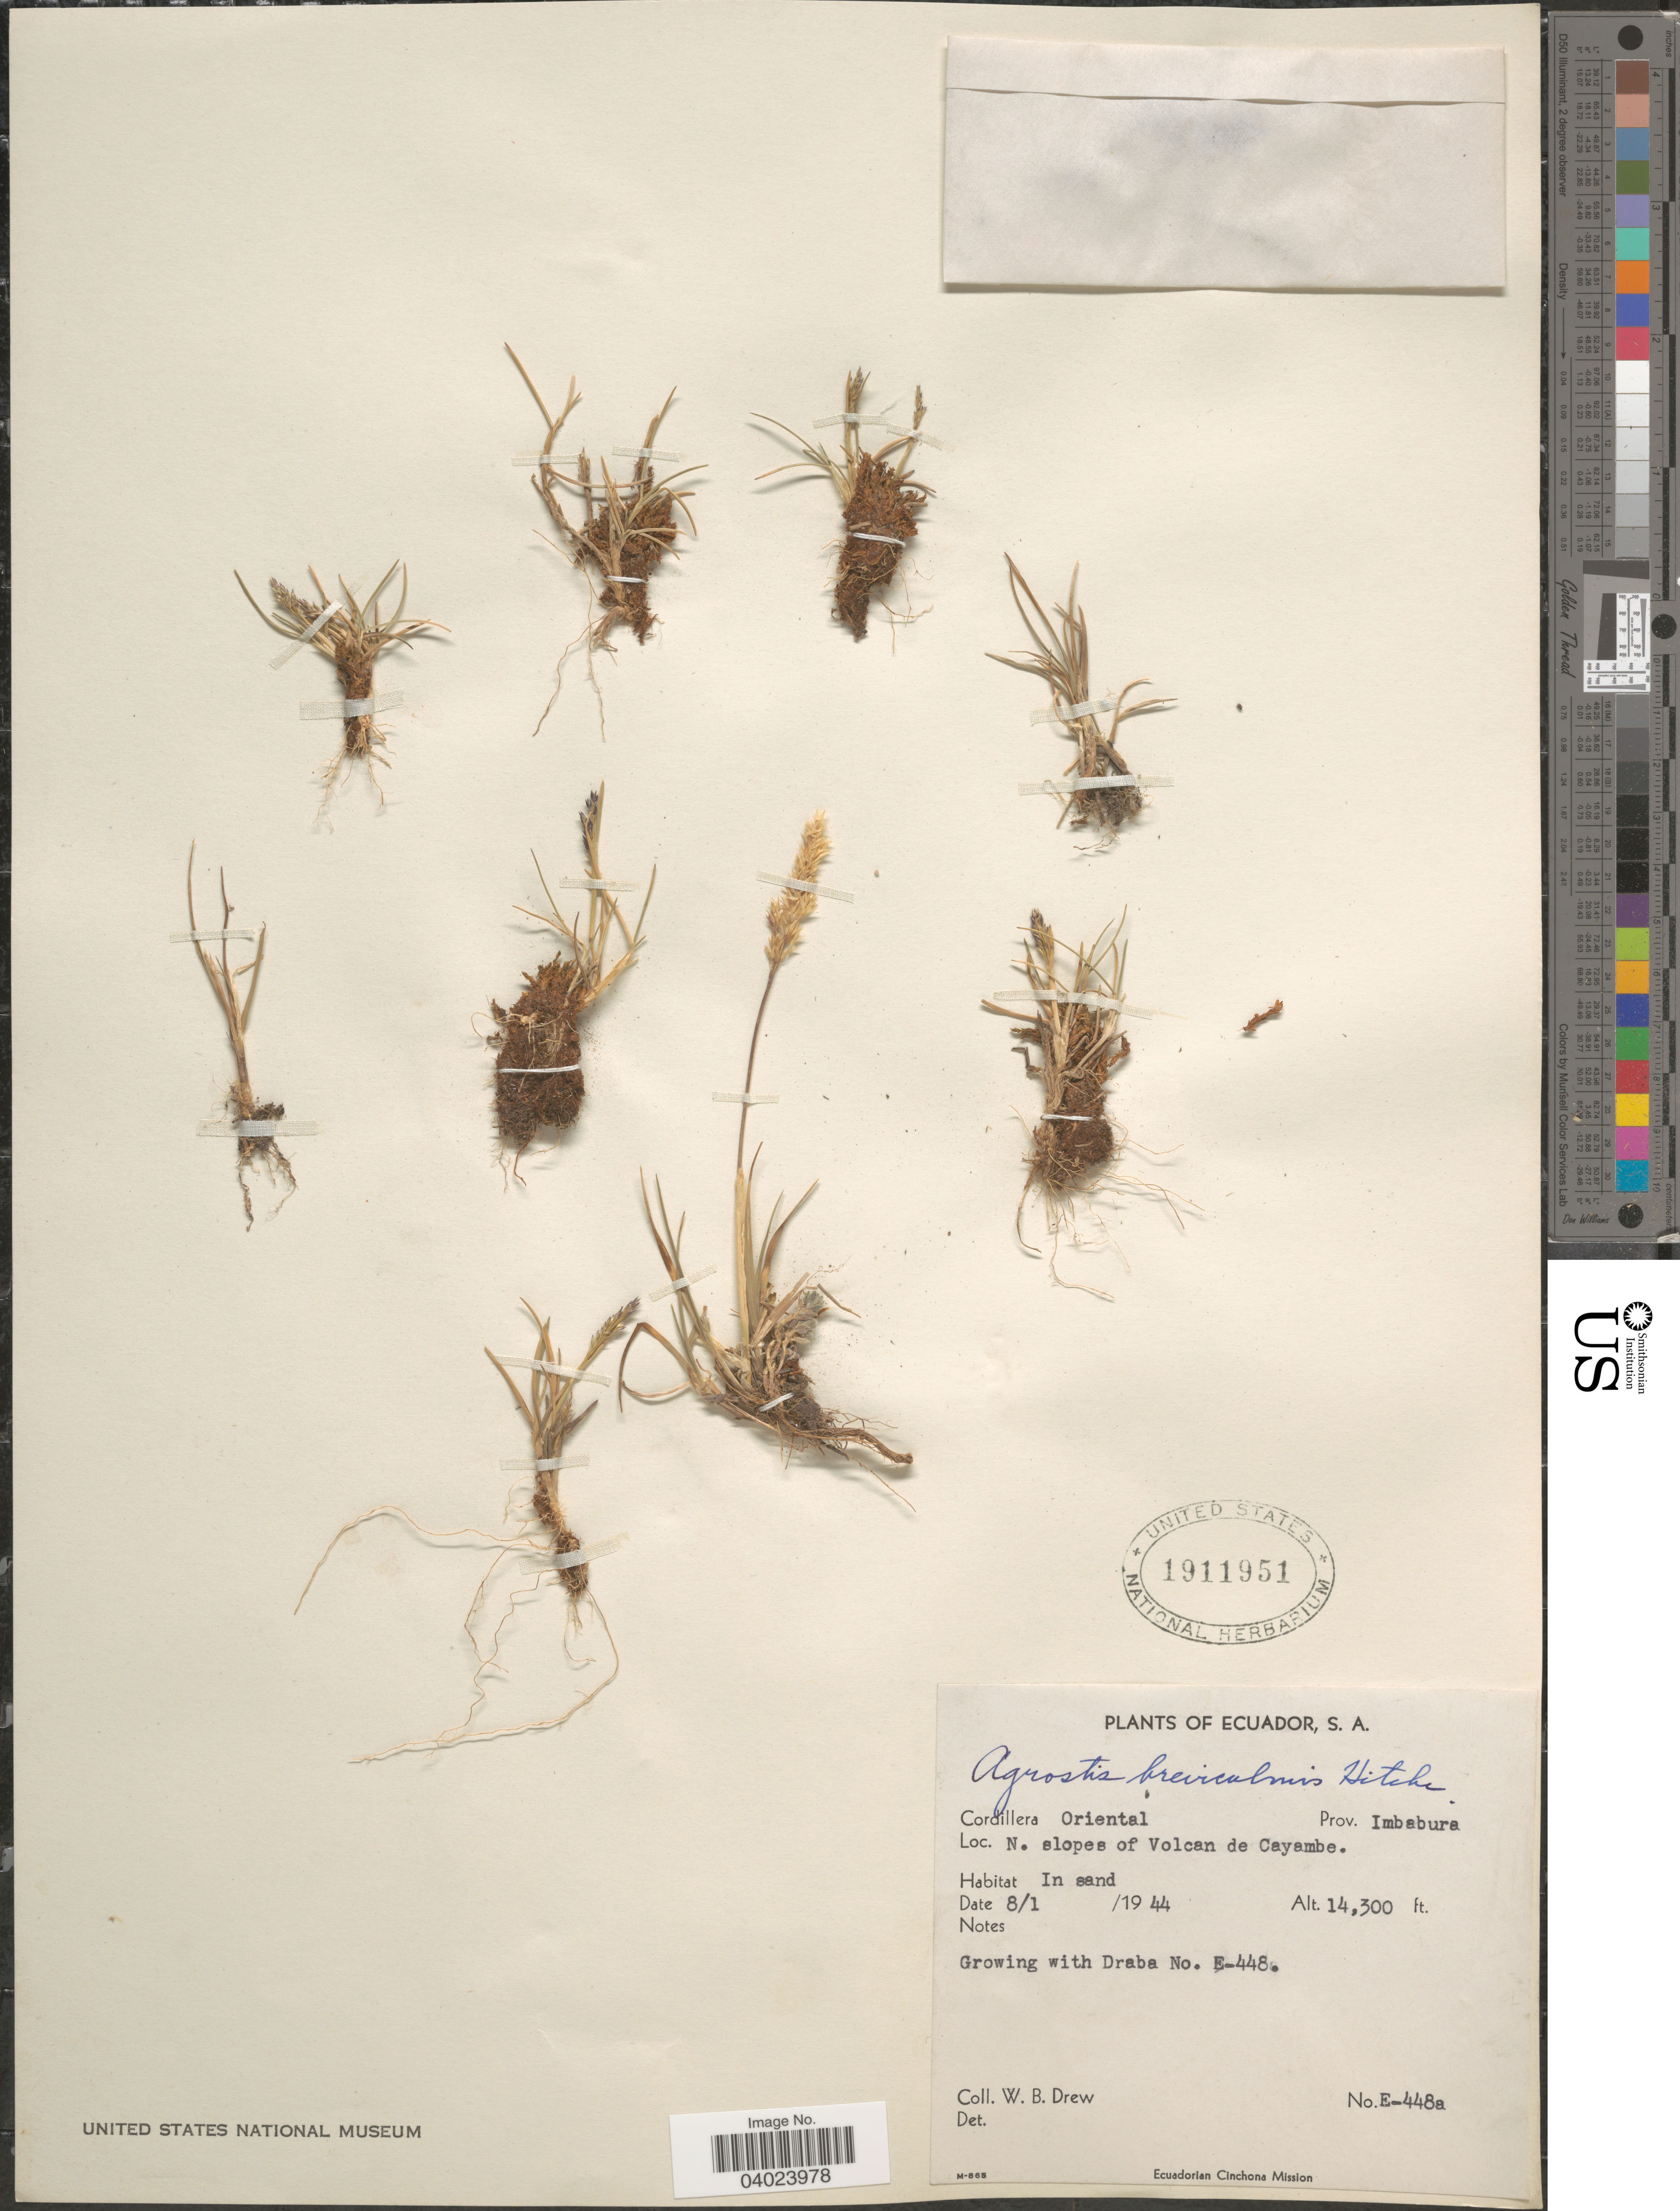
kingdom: Plantae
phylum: Tracheophyta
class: Liliopsida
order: Poales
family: Poaceae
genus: Agrostis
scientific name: Agrostis breviculmis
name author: Hitchc.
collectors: W. B. Drew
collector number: E-448a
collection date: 1944-01-08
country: Ecuador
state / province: Imbabura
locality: Cordillera Oriental. N. slopes of Volcan de Cayambe.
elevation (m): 4359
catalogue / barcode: US 1911951